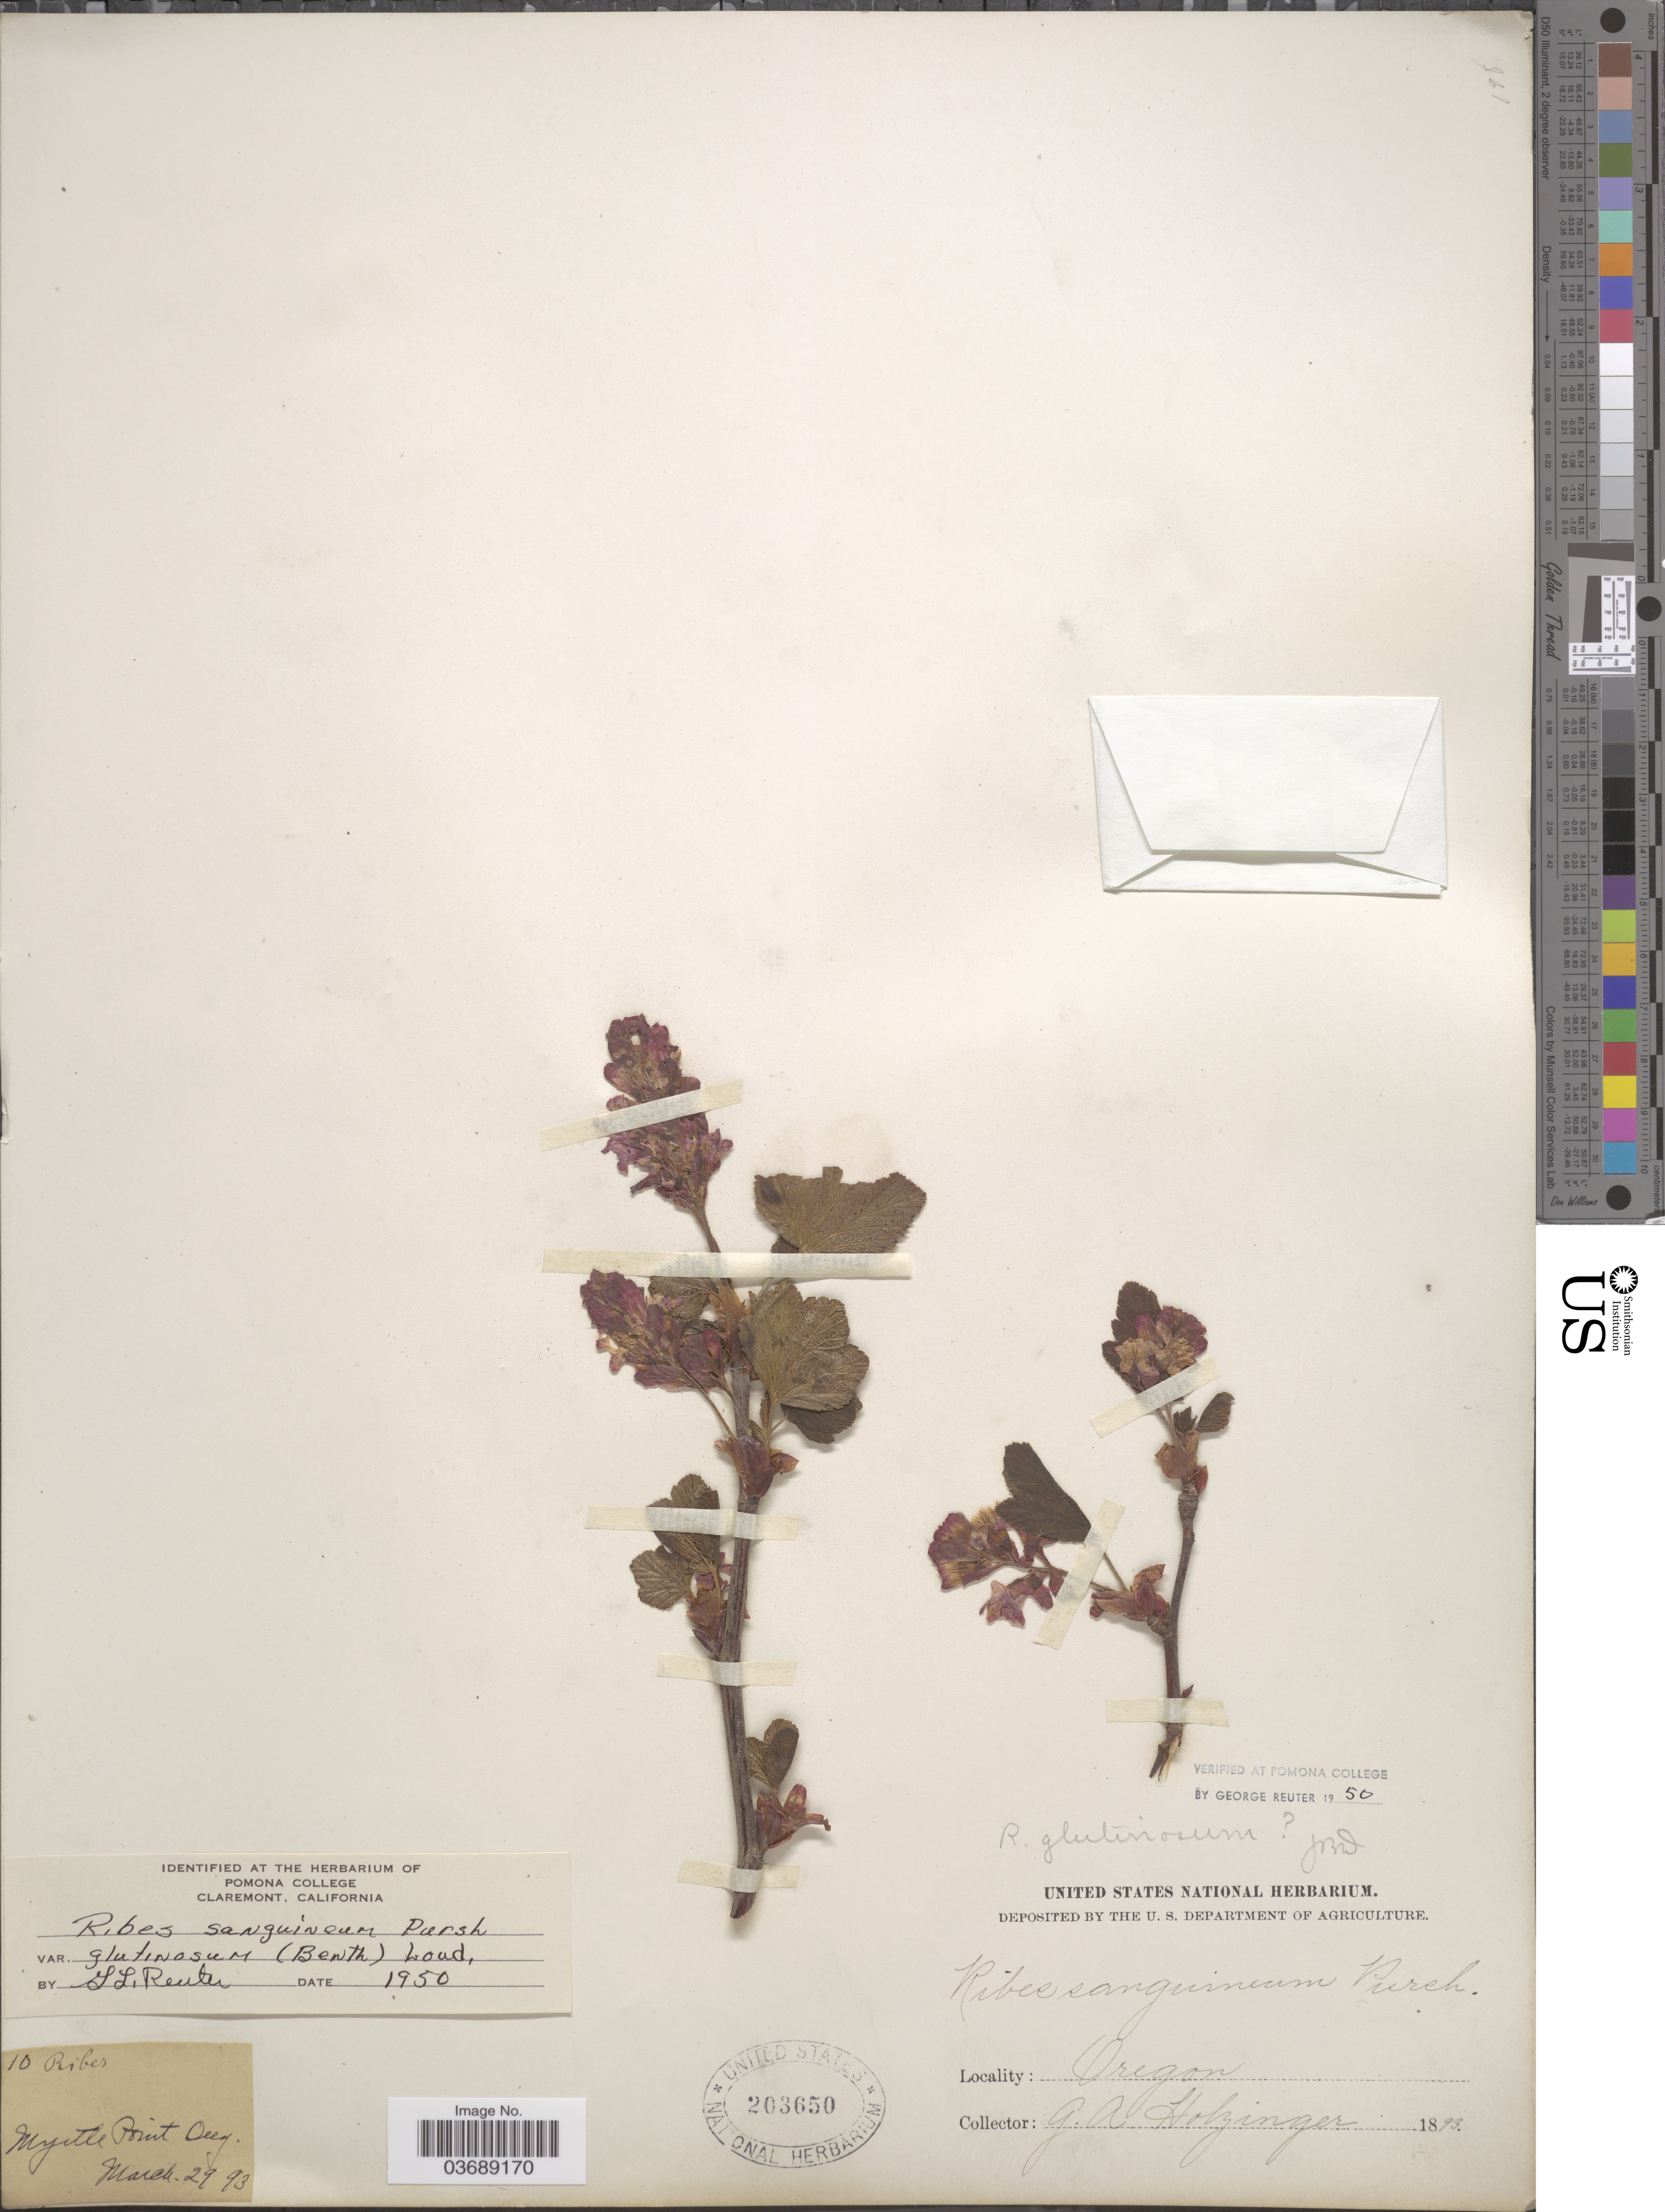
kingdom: Plantae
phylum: Tracheophyta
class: Magnoliopsida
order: Saxifragales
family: Grossulariaceae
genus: Ribes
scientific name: Ribes sanguineum var. glutinosum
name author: (Benth.) Loudon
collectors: G. A. Holzinger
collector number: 10?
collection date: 1893-03-29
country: United States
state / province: Oregon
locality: Myrtle Point.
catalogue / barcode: US 203650